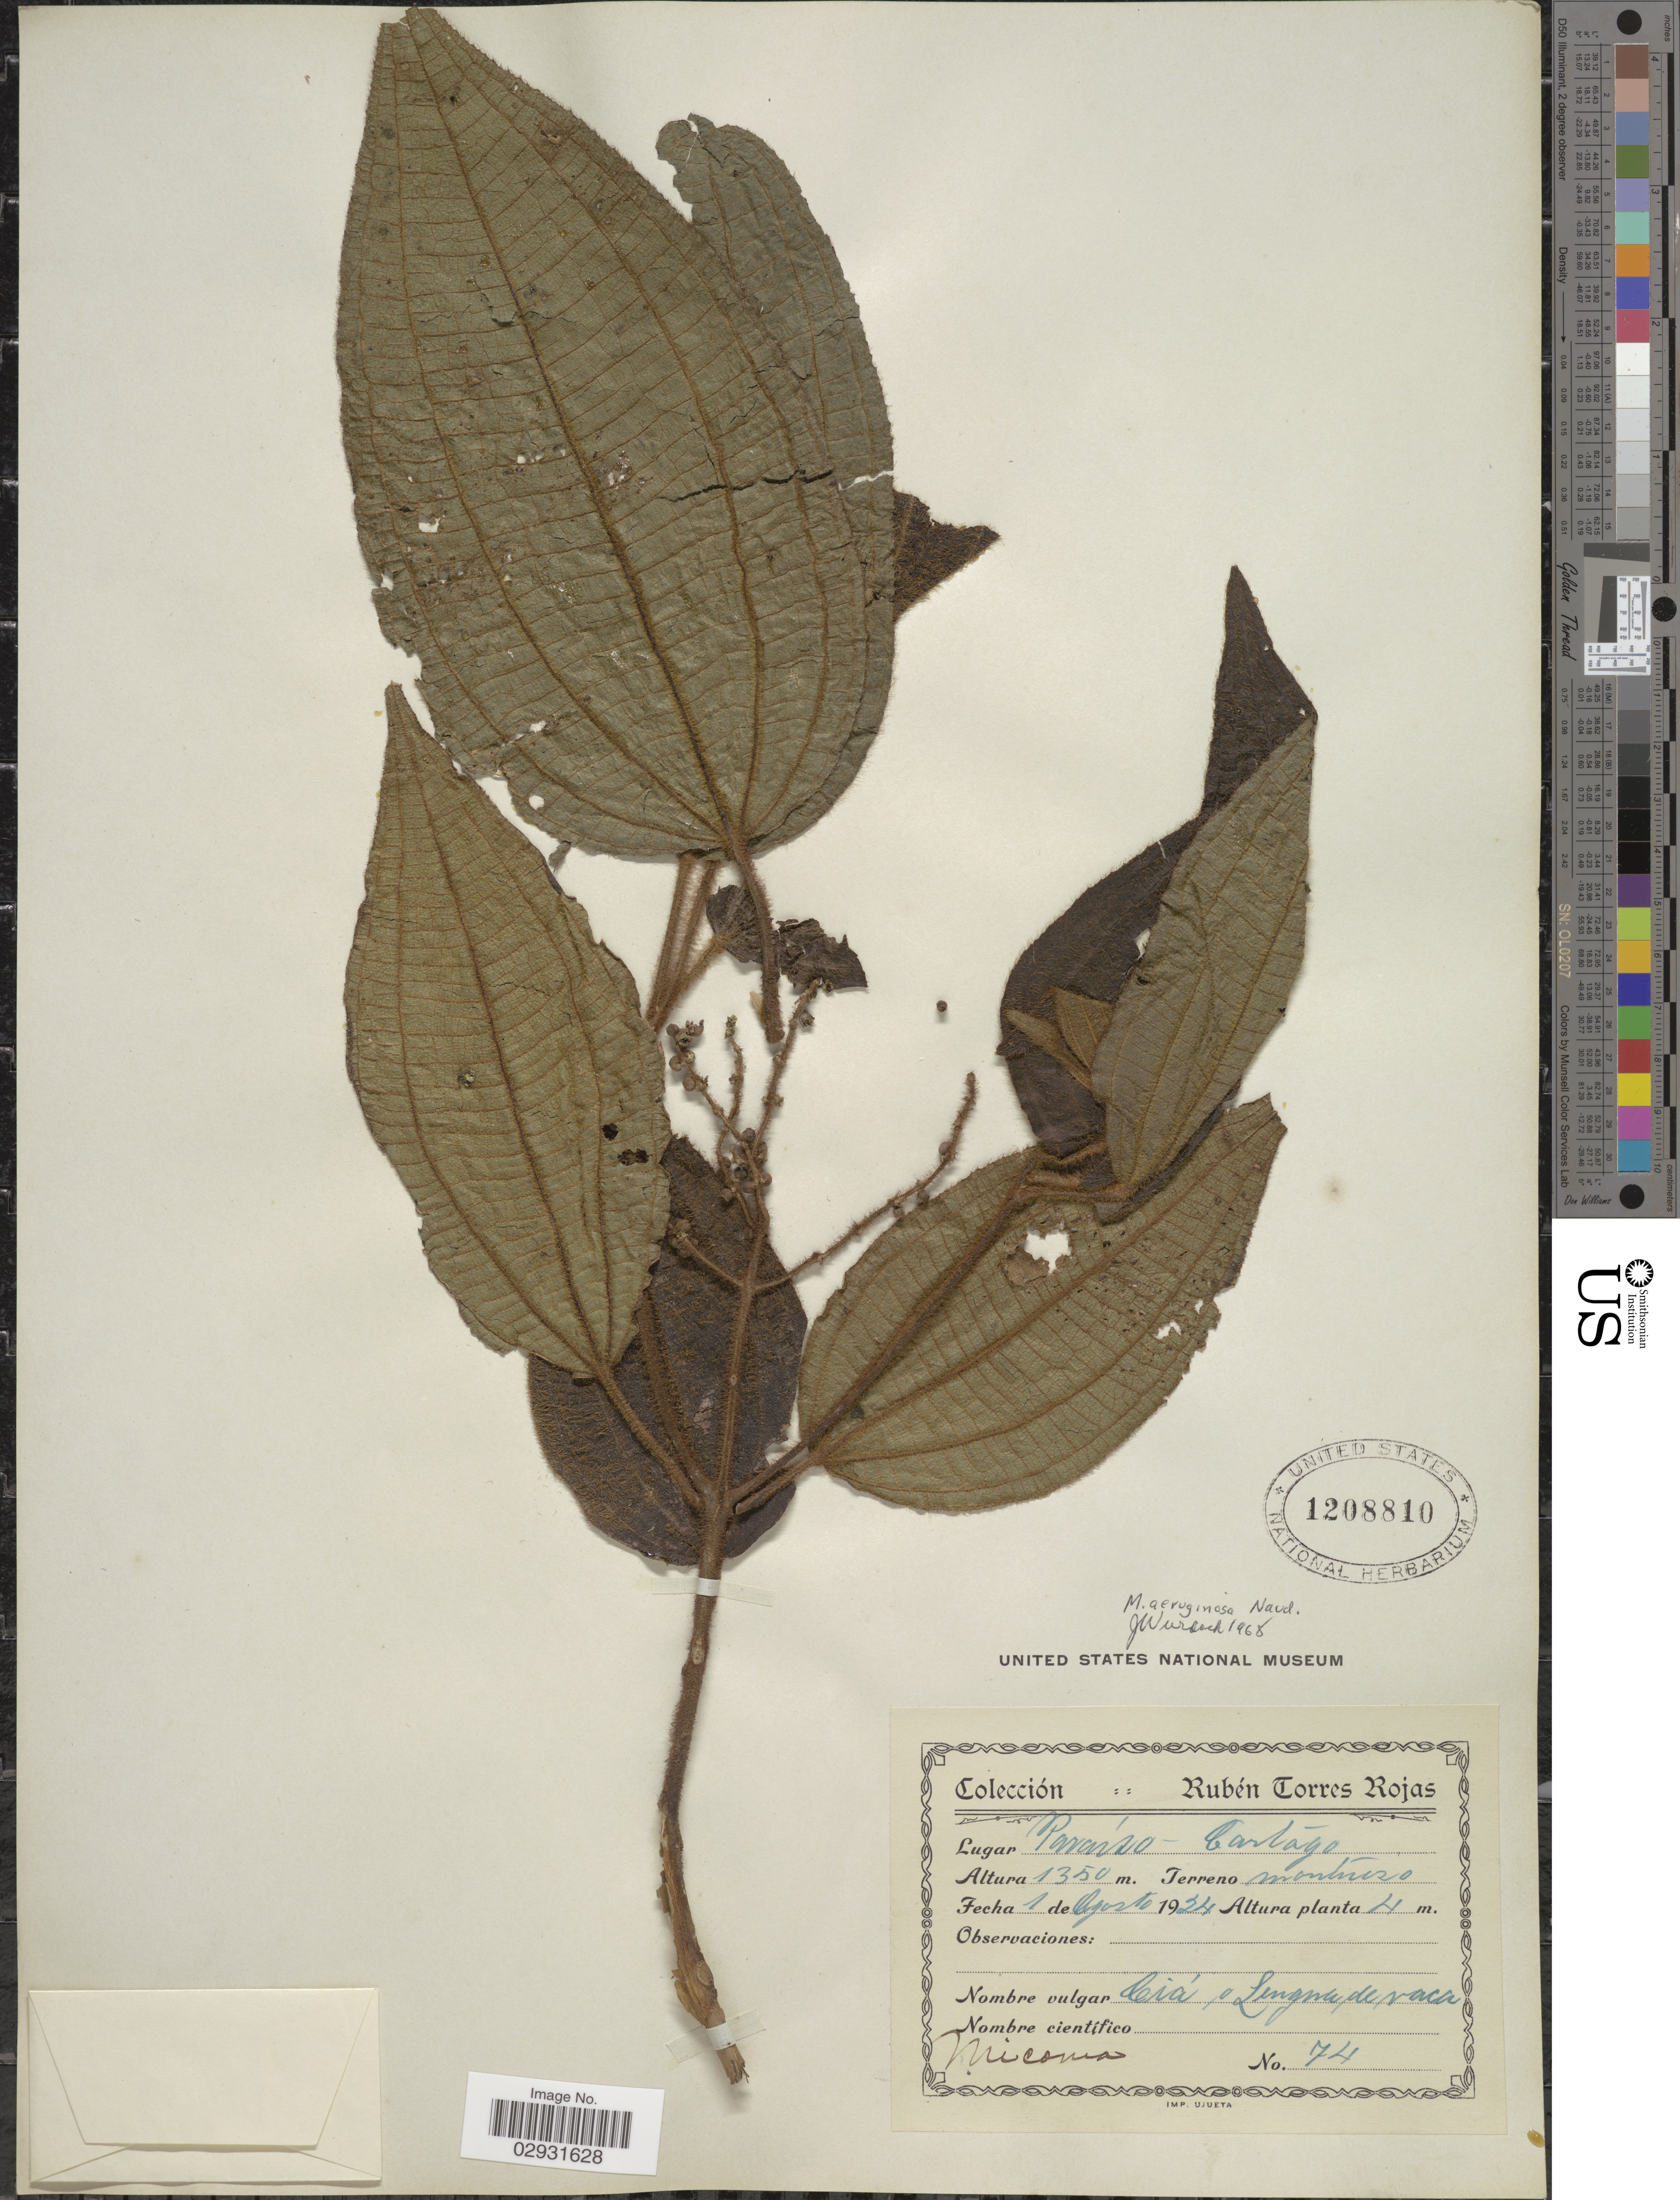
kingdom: Plantae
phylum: Tracheophyta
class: Magnoliopsida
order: Myrtales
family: Melastomataceae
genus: Miconia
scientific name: Miconia aeruginosa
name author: Naudin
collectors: R. Torres Rojas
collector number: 74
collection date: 1924-08-01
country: Costa Rica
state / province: Cartago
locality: Paraiso.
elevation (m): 1350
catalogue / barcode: US 1208810